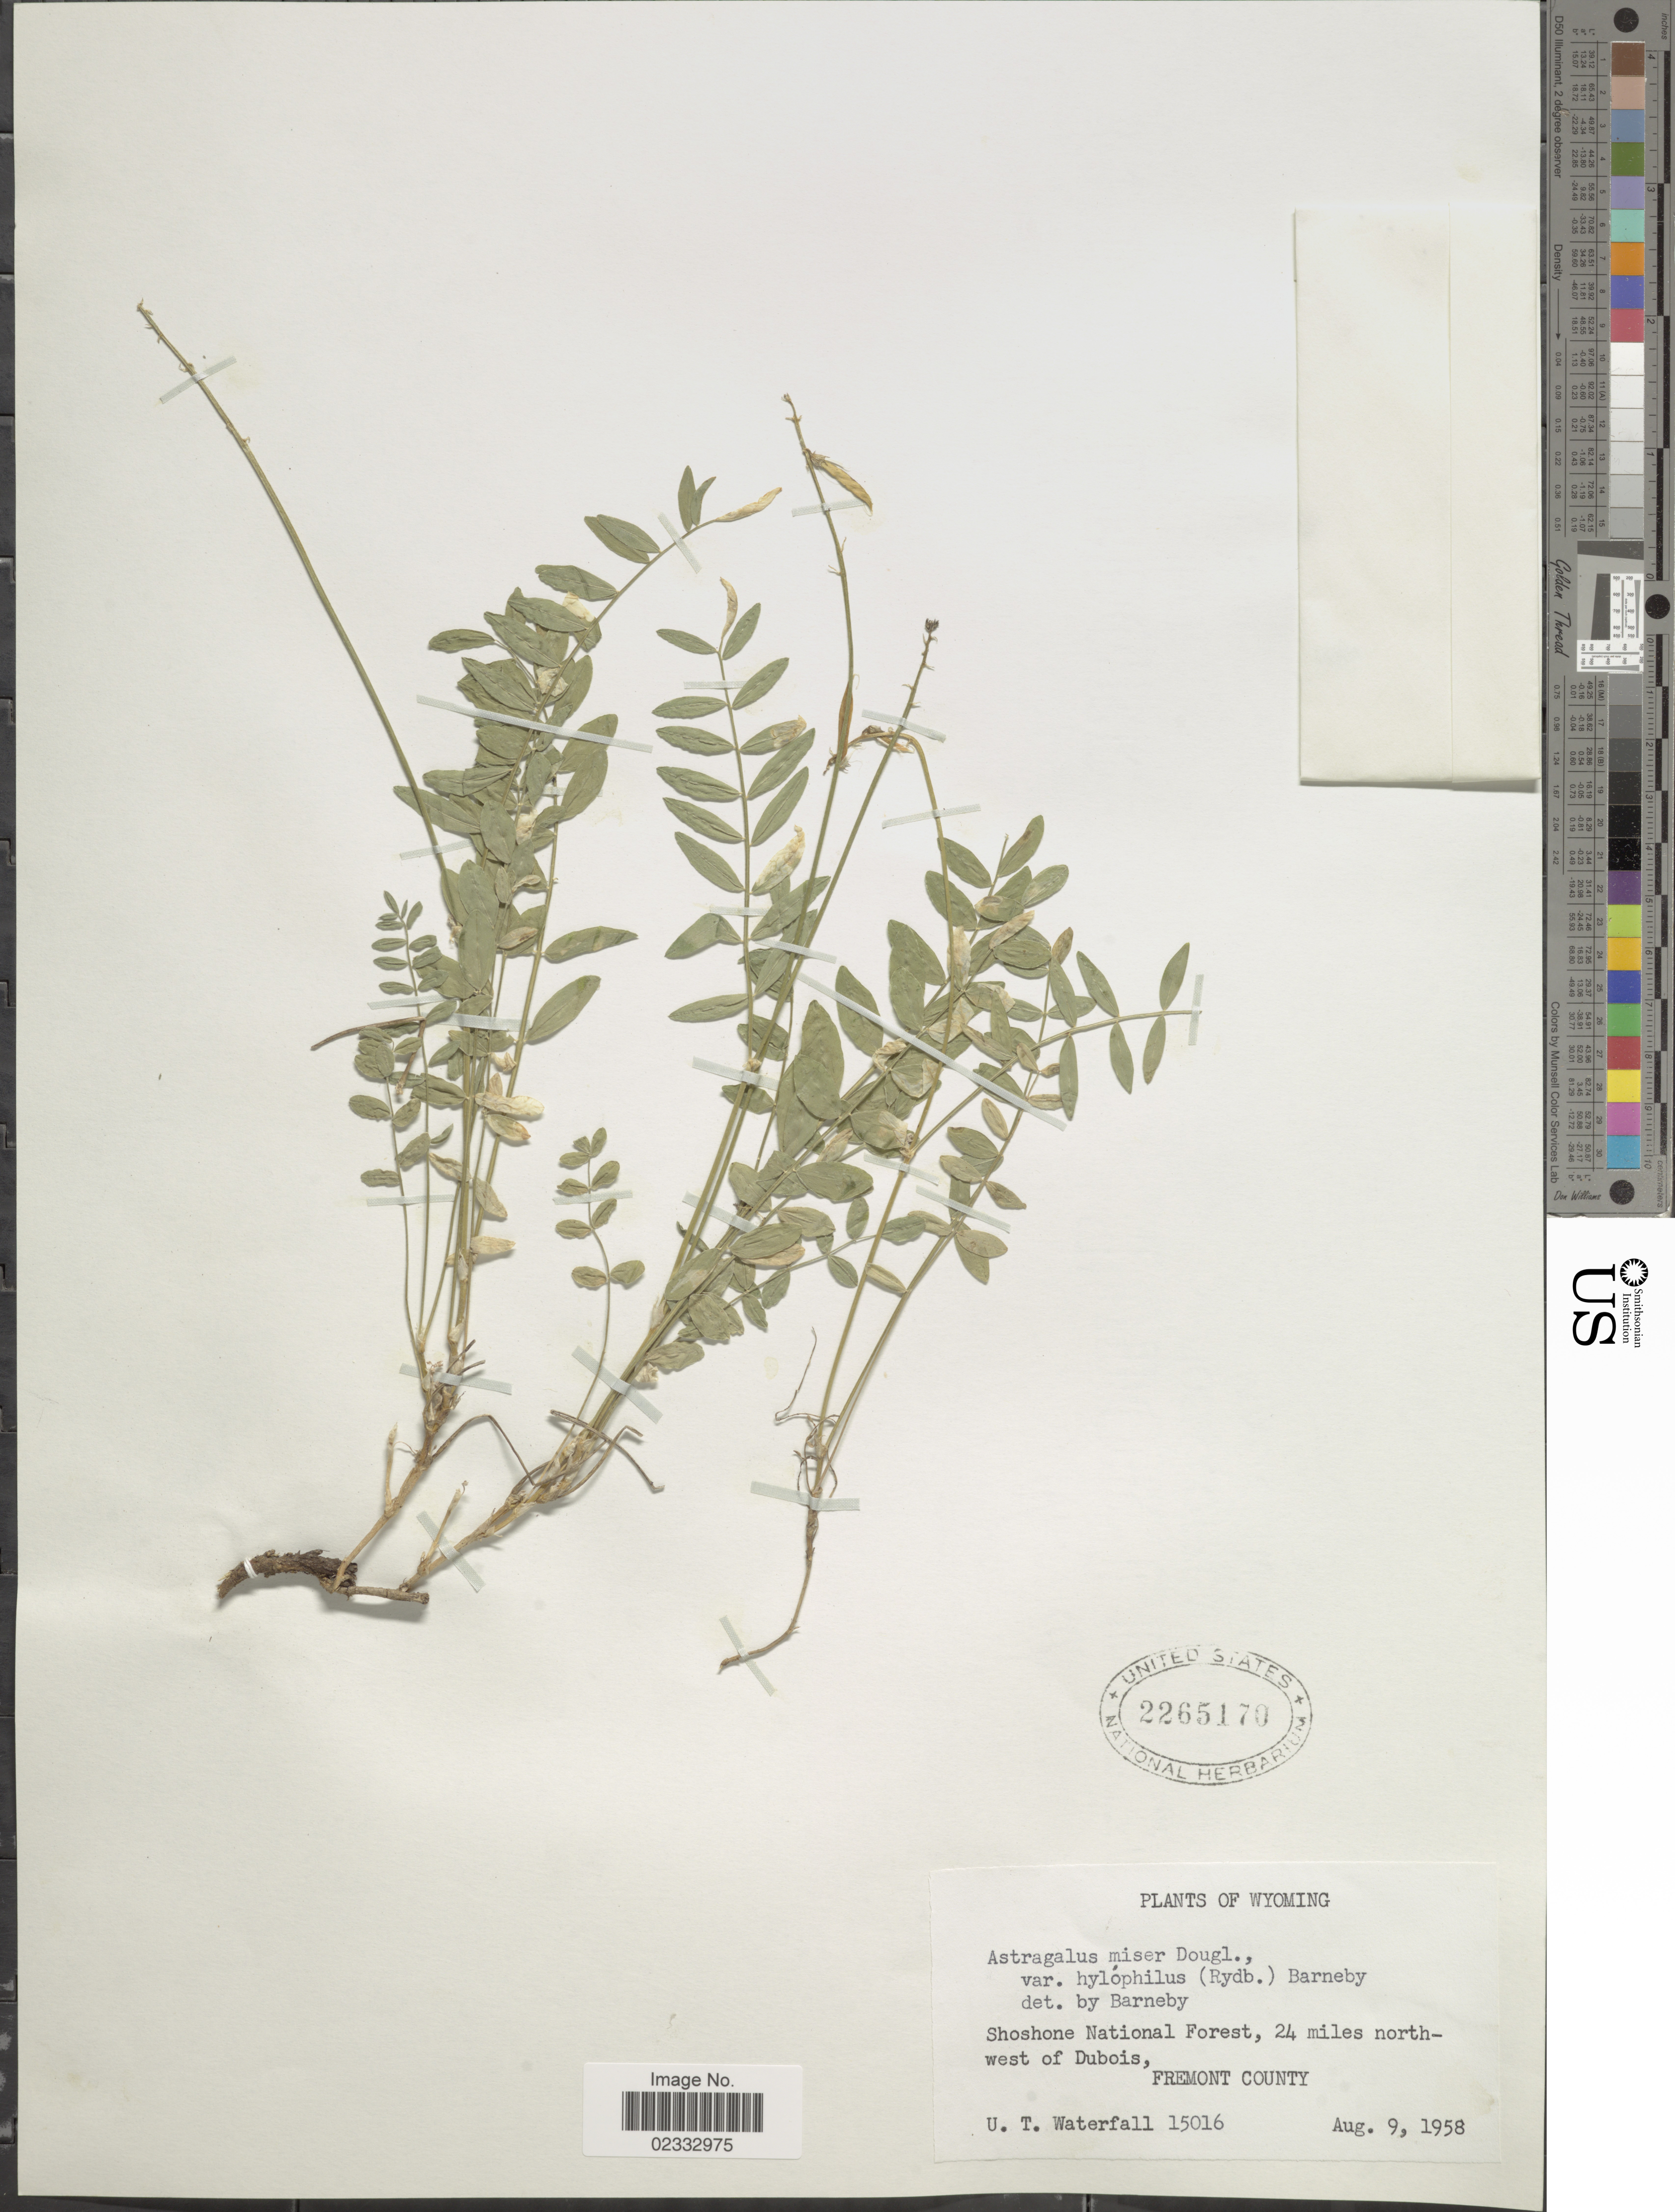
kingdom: Plantae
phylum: Tracheophyta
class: Magnoliopsida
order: Fabales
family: Fabaceae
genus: Astragalus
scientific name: Astragalus miser var. hylophilus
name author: (Rydb.) Barneby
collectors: U. T. Waterfall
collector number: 15016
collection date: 1958-08-09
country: United States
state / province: Wyoming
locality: Shoshone National Forest, 24 miles north-west of Dubois Fremont County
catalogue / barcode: US 2265170